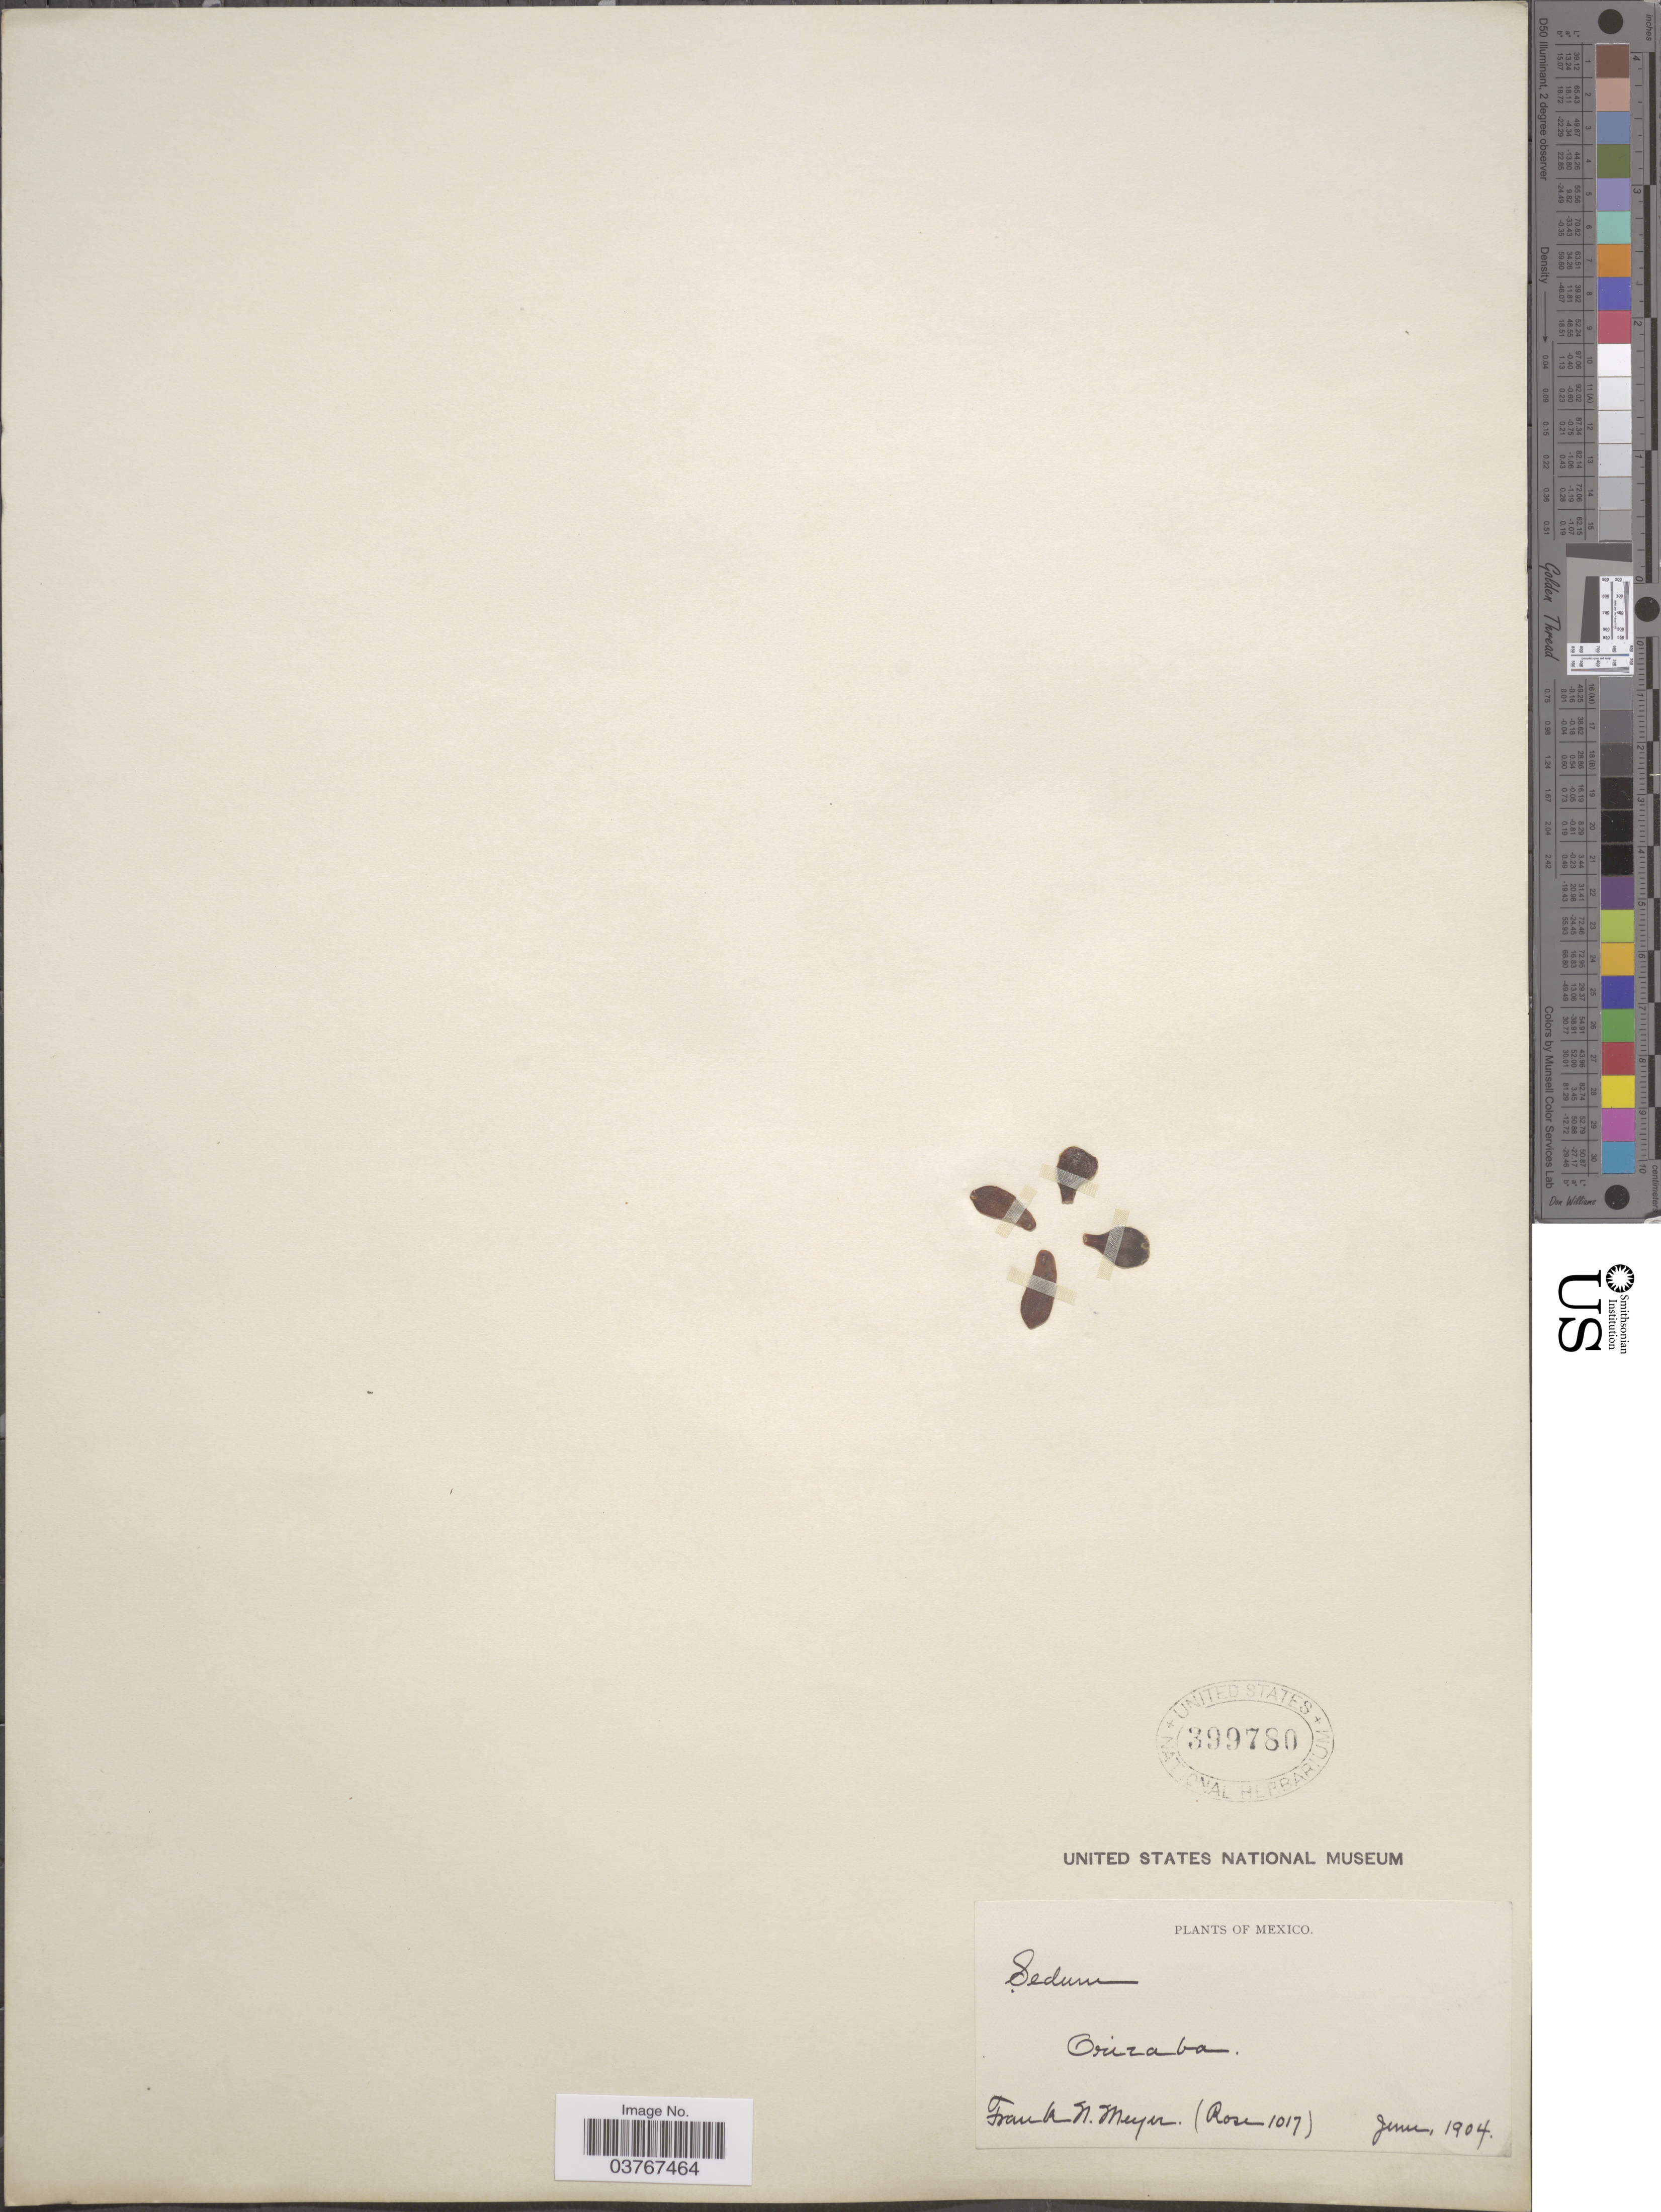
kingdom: Plantae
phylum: Tracheophyta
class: Magnoliopsida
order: Saxifragales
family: Crassulaceae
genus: Sedum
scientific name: Sedum sp.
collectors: F. N. Meyer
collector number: Rose1017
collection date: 1904-06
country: Mexico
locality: Orizaba.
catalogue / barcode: US 399780